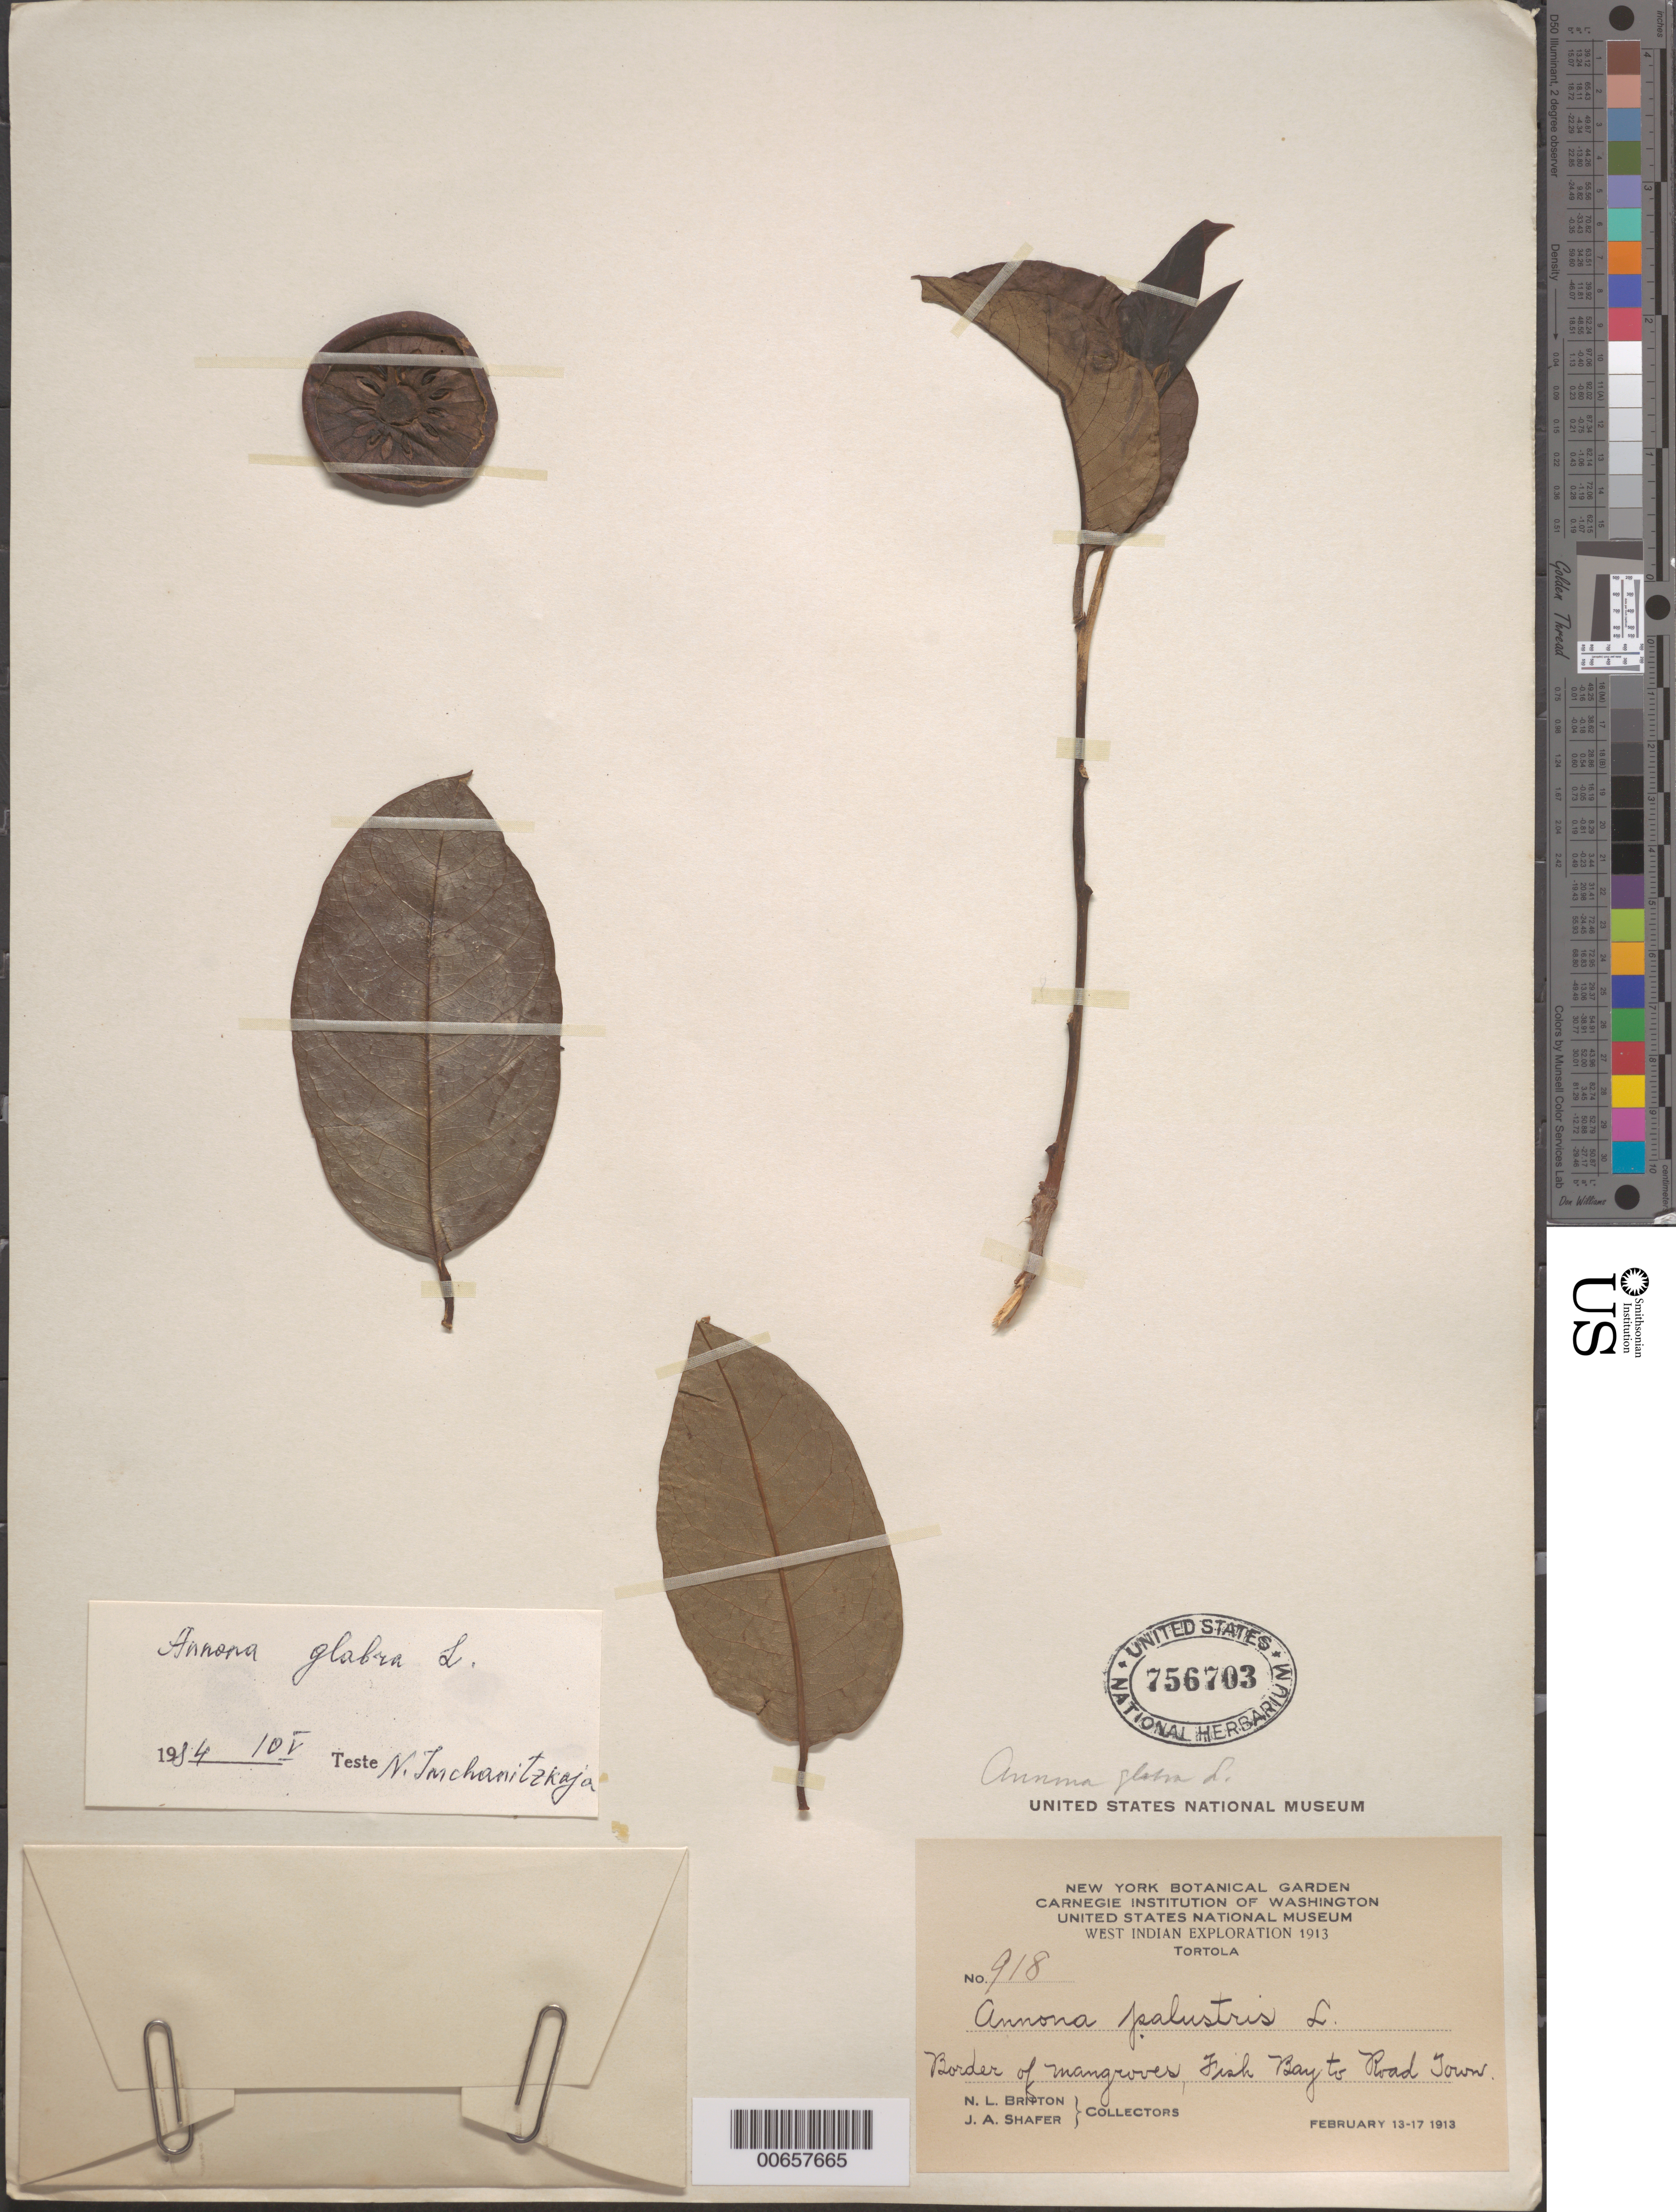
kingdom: Plantae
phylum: Tracheophyta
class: Magnoliopsida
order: Magnoliales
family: Annonaceae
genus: Annona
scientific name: Annona glabra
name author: L.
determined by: McChanitzkaja, N.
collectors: N. Britton & J. A. Shafer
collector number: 918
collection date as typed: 13 Feb 1913 to 17 Feb 1913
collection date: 1913-02-13/1913-02-17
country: British Virgin Islands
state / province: Tortola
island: Tortola Island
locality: Fish Bay to Road Town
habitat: Border of mangroves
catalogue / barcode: US 756703